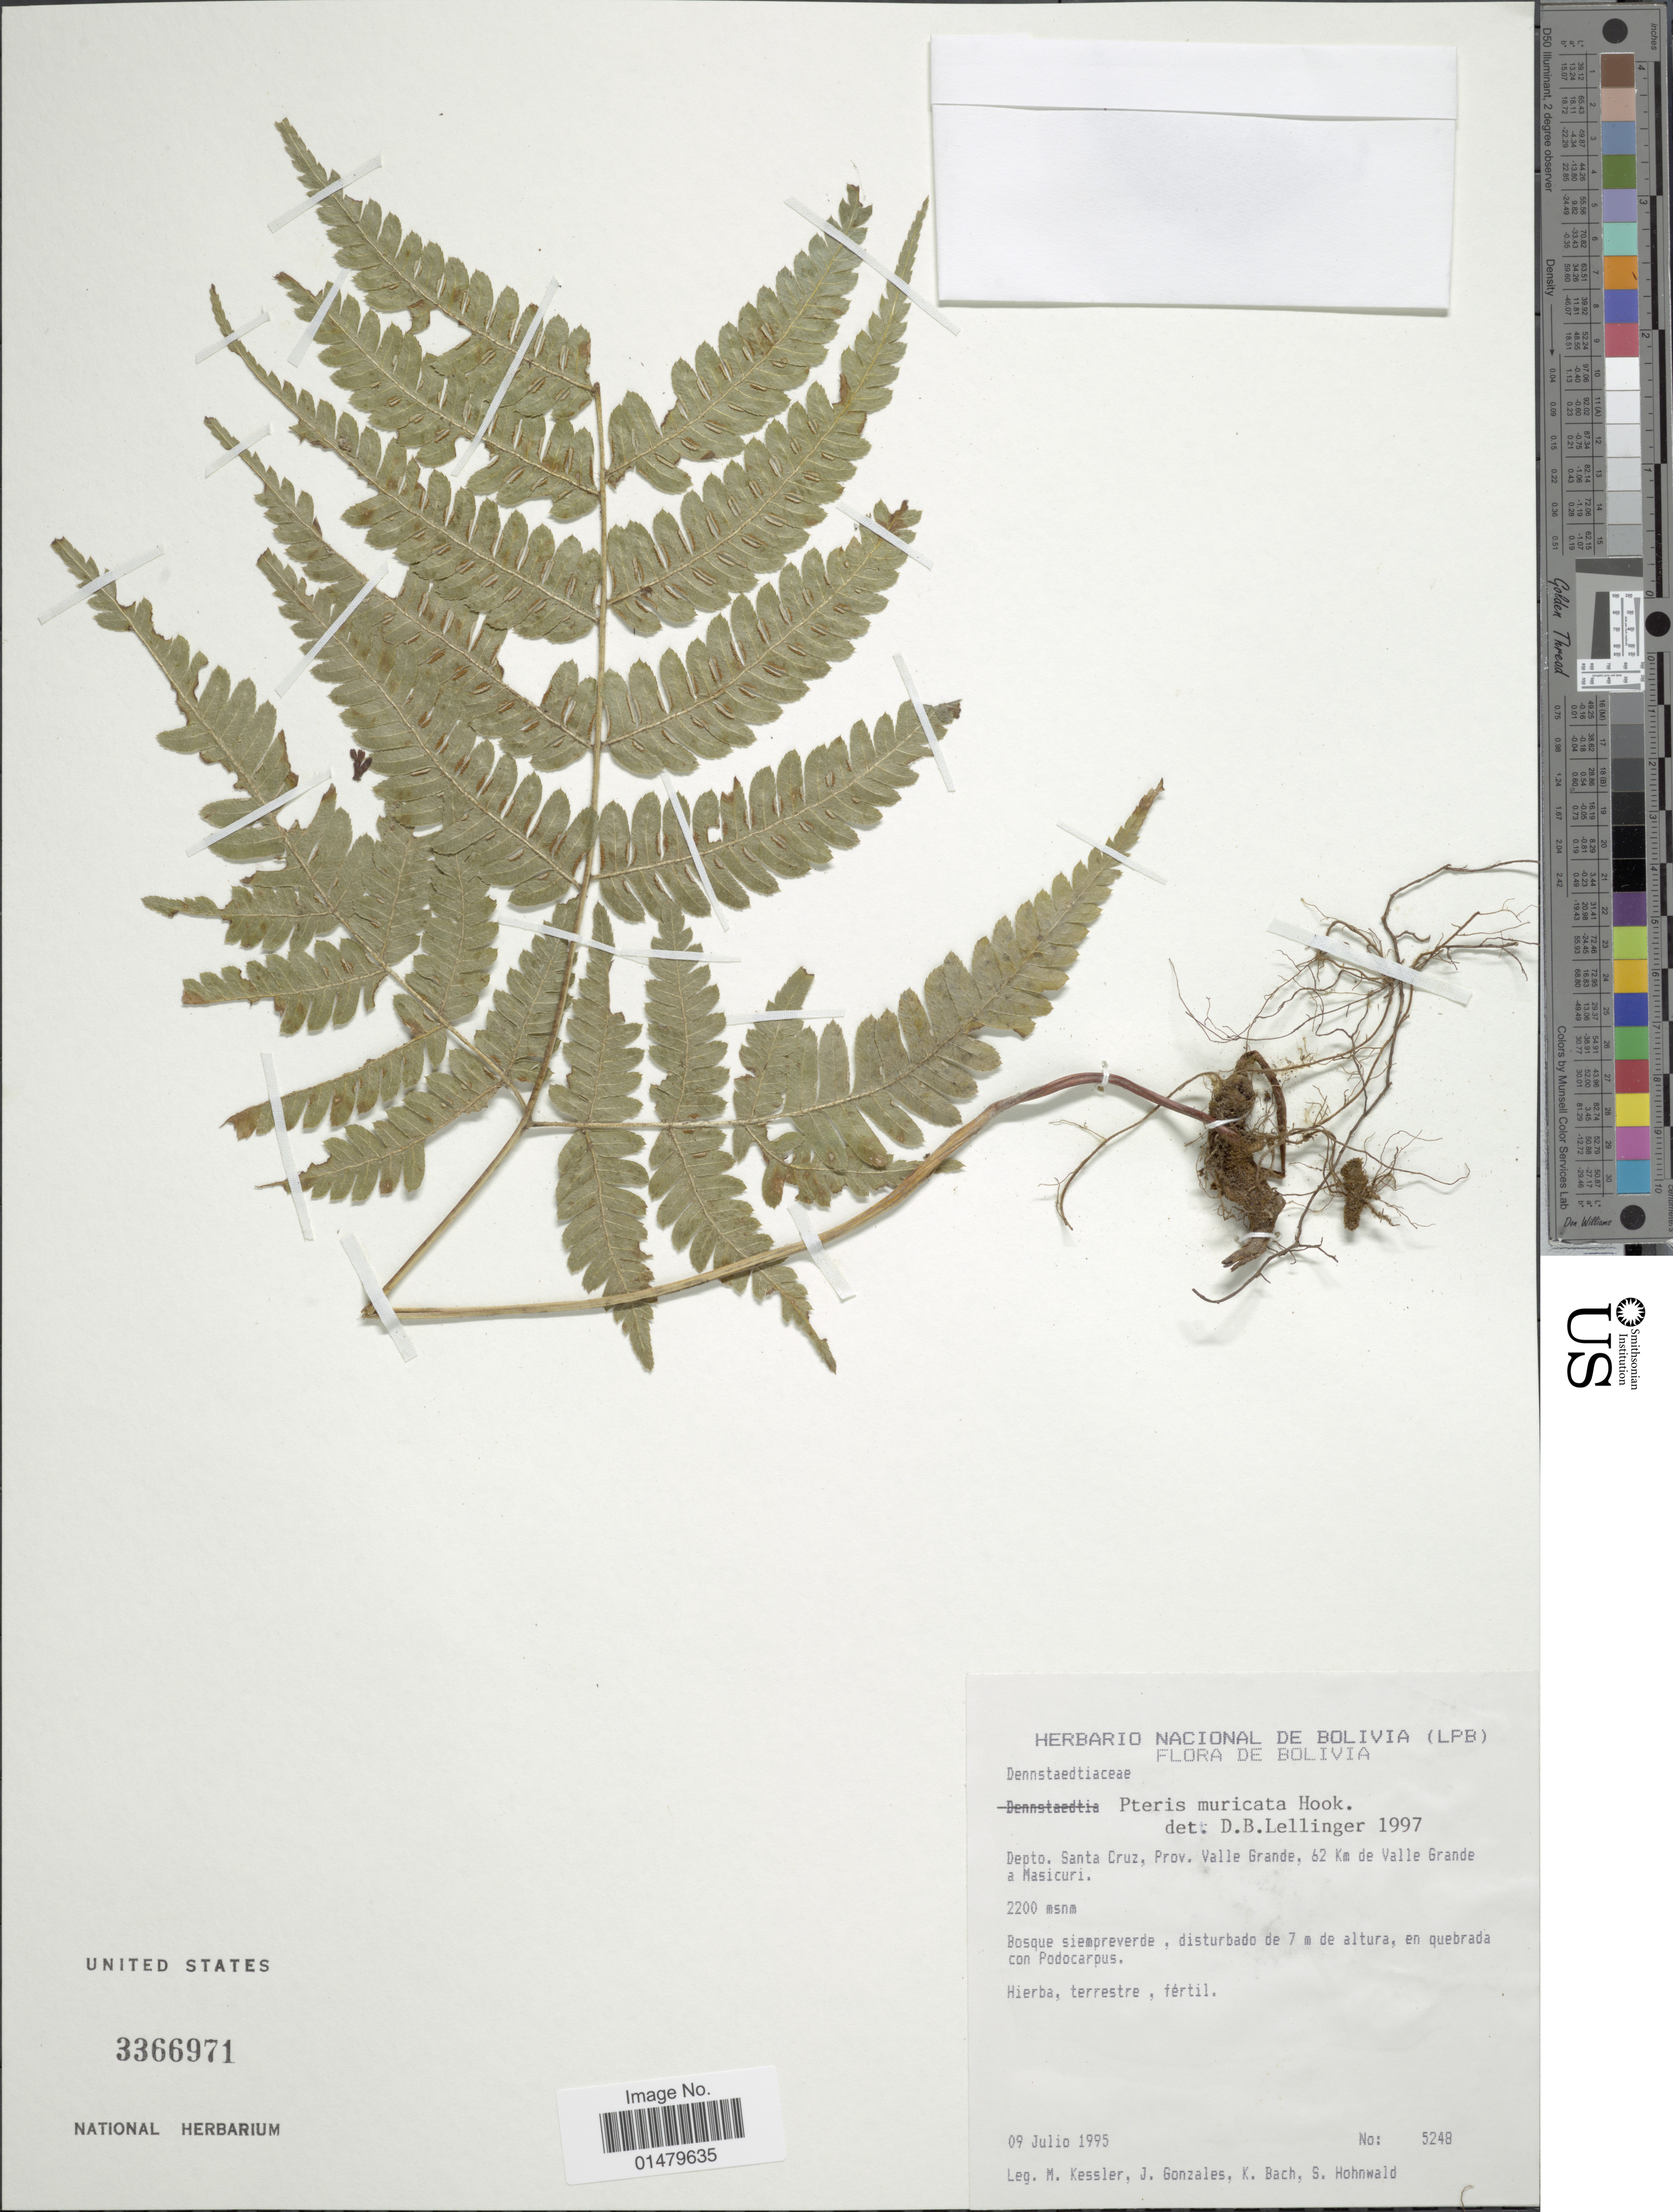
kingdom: Plantae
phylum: Tracheophyta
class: Polypodiopsida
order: Polypodiales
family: Pteridaceae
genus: Pteris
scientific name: Pteris muricata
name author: Rosenst.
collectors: M. Kessler, J. Gonzales, K. Bach & S. Hohnwald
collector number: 5248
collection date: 1995-07-09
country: Bolivia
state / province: Santa Cruz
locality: Depto. Santa Cruz, Prov. Valle Grande, 62 km de Valle Grande a Masicuri.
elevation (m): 2200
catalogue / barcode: US 3366971